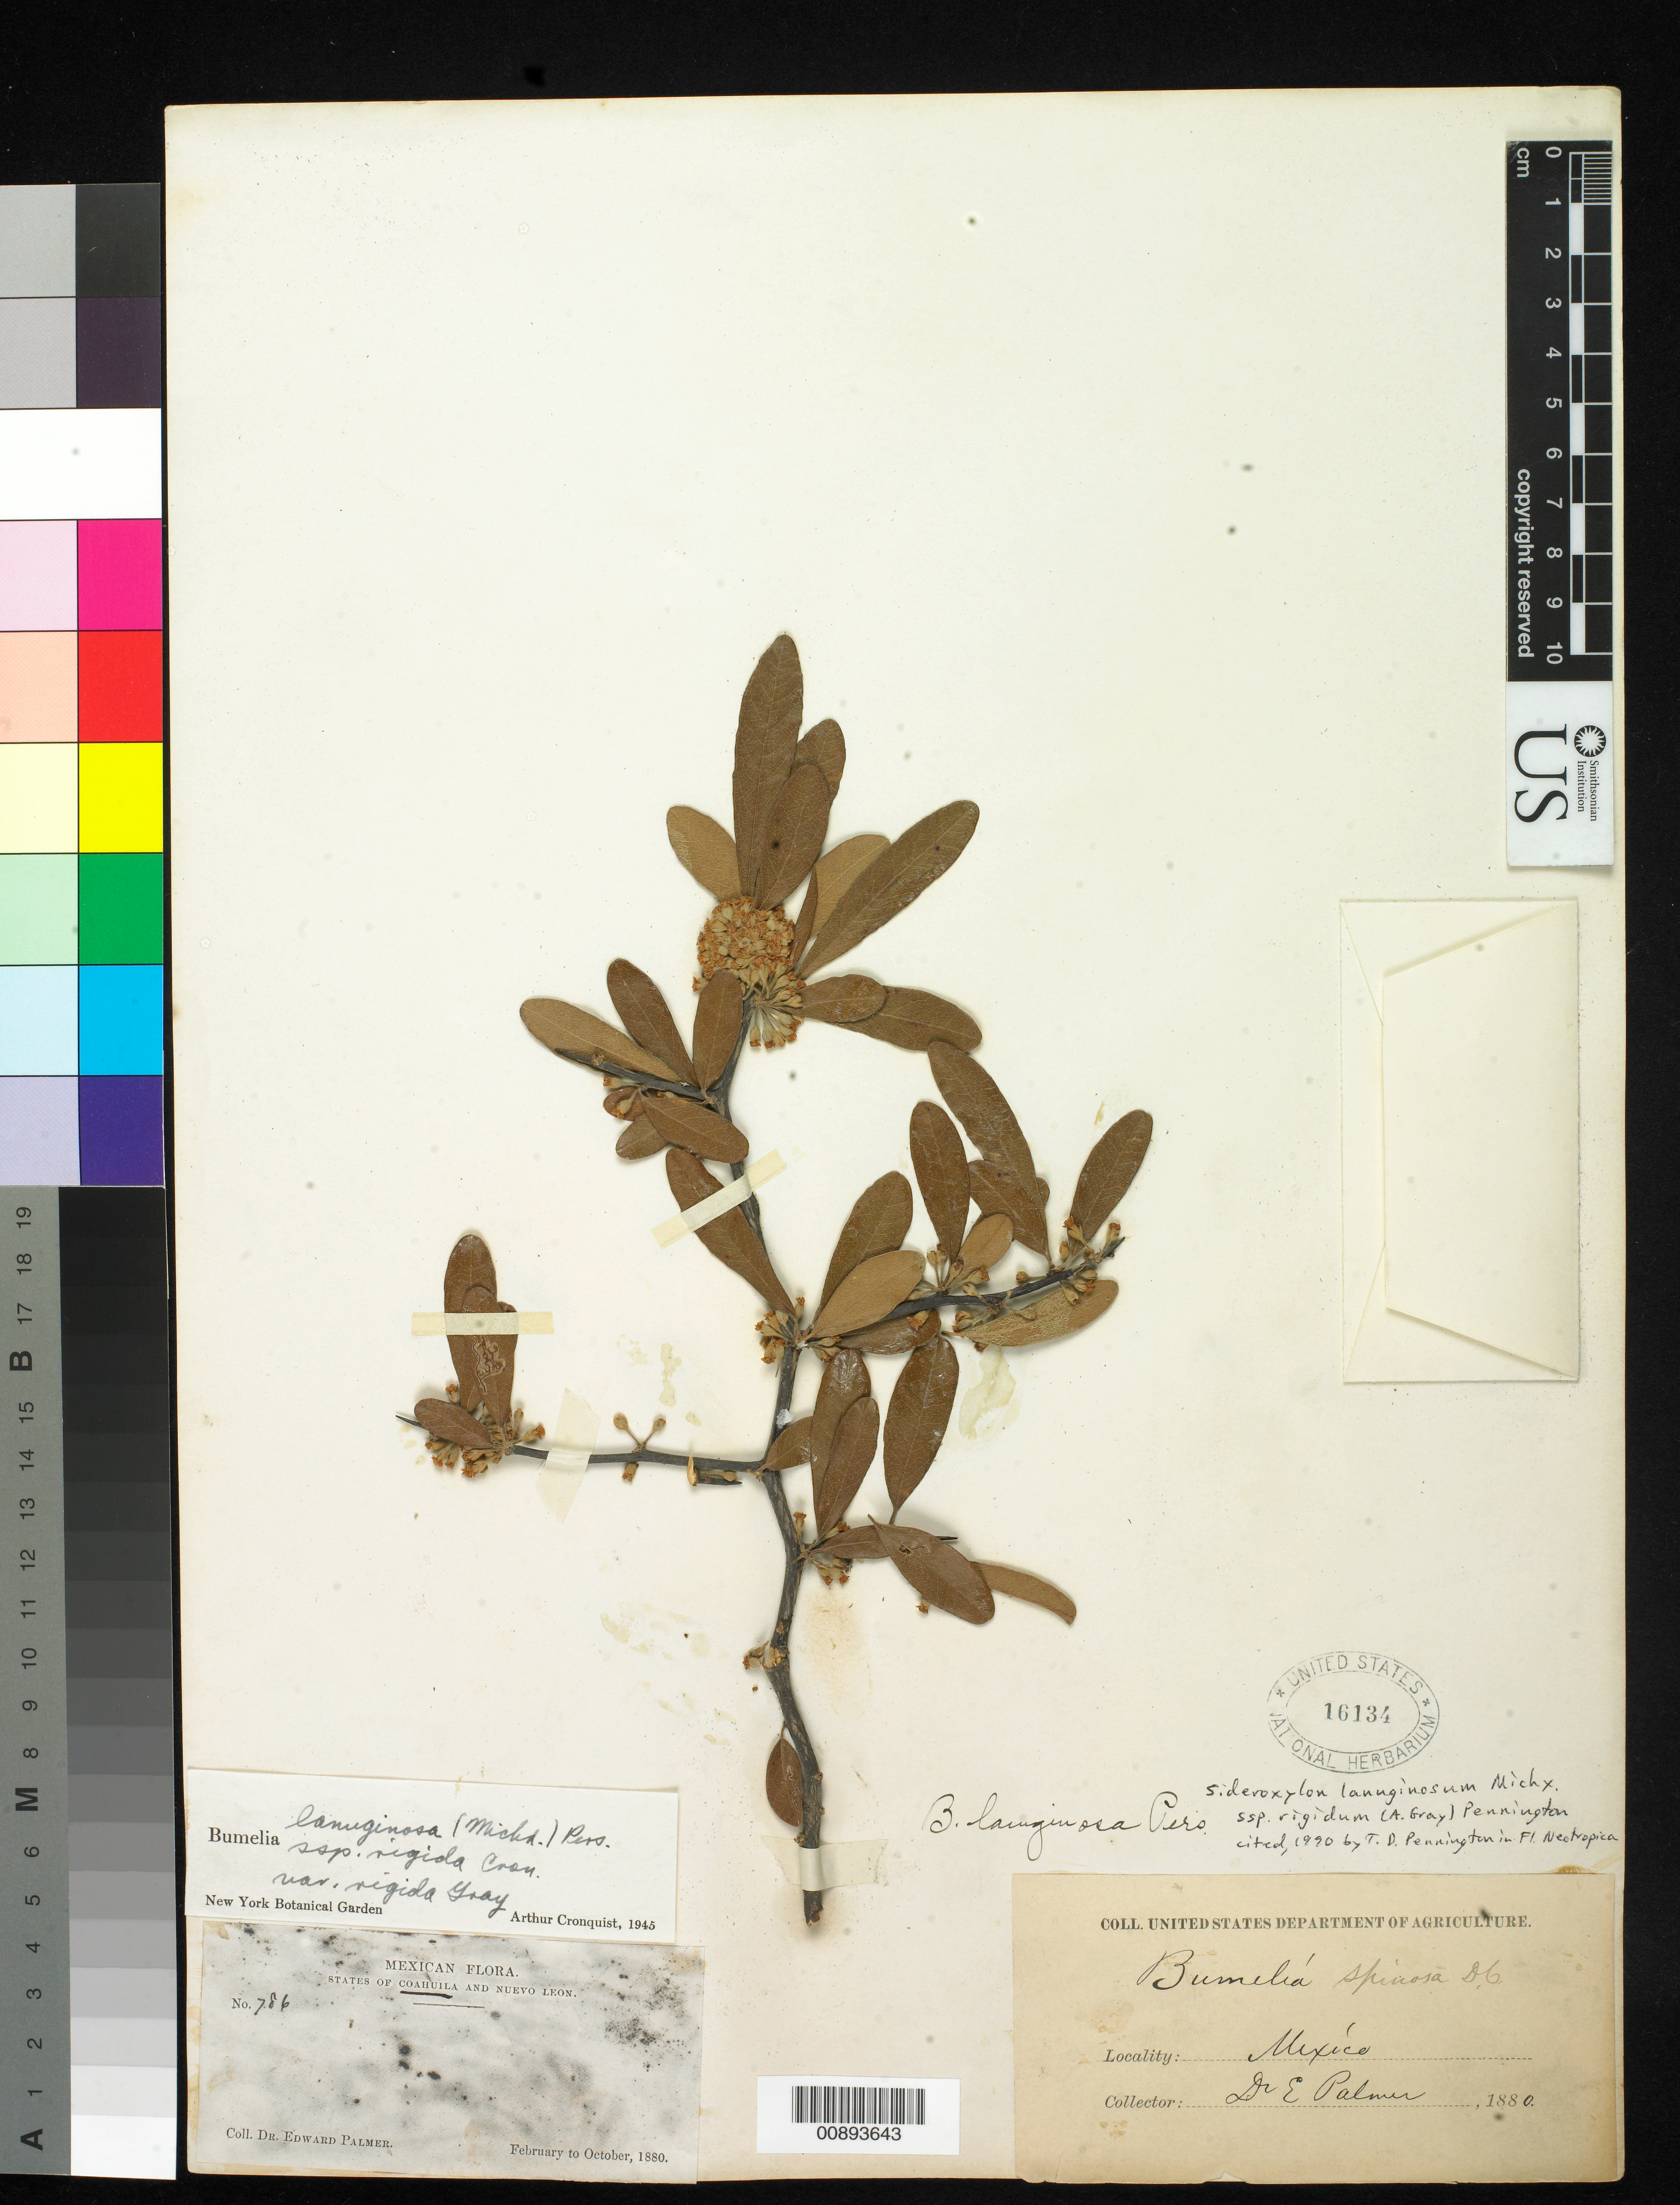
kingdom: Plantae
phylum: Tracheophyta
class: Magnoliopsida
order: Ericales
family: Sapotaceae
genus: Sideroxylon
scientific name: Sideroxylon lanuginosum subsp. rigidum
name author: (A. Gray) T.D. Penn.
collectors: E. Palmer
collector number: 786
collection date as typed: Feb 1880 to -- Oct 1880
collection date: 1880-02/1880-10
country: Mexico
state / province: Coahuila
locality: Coahuila.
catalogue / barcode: US 16134